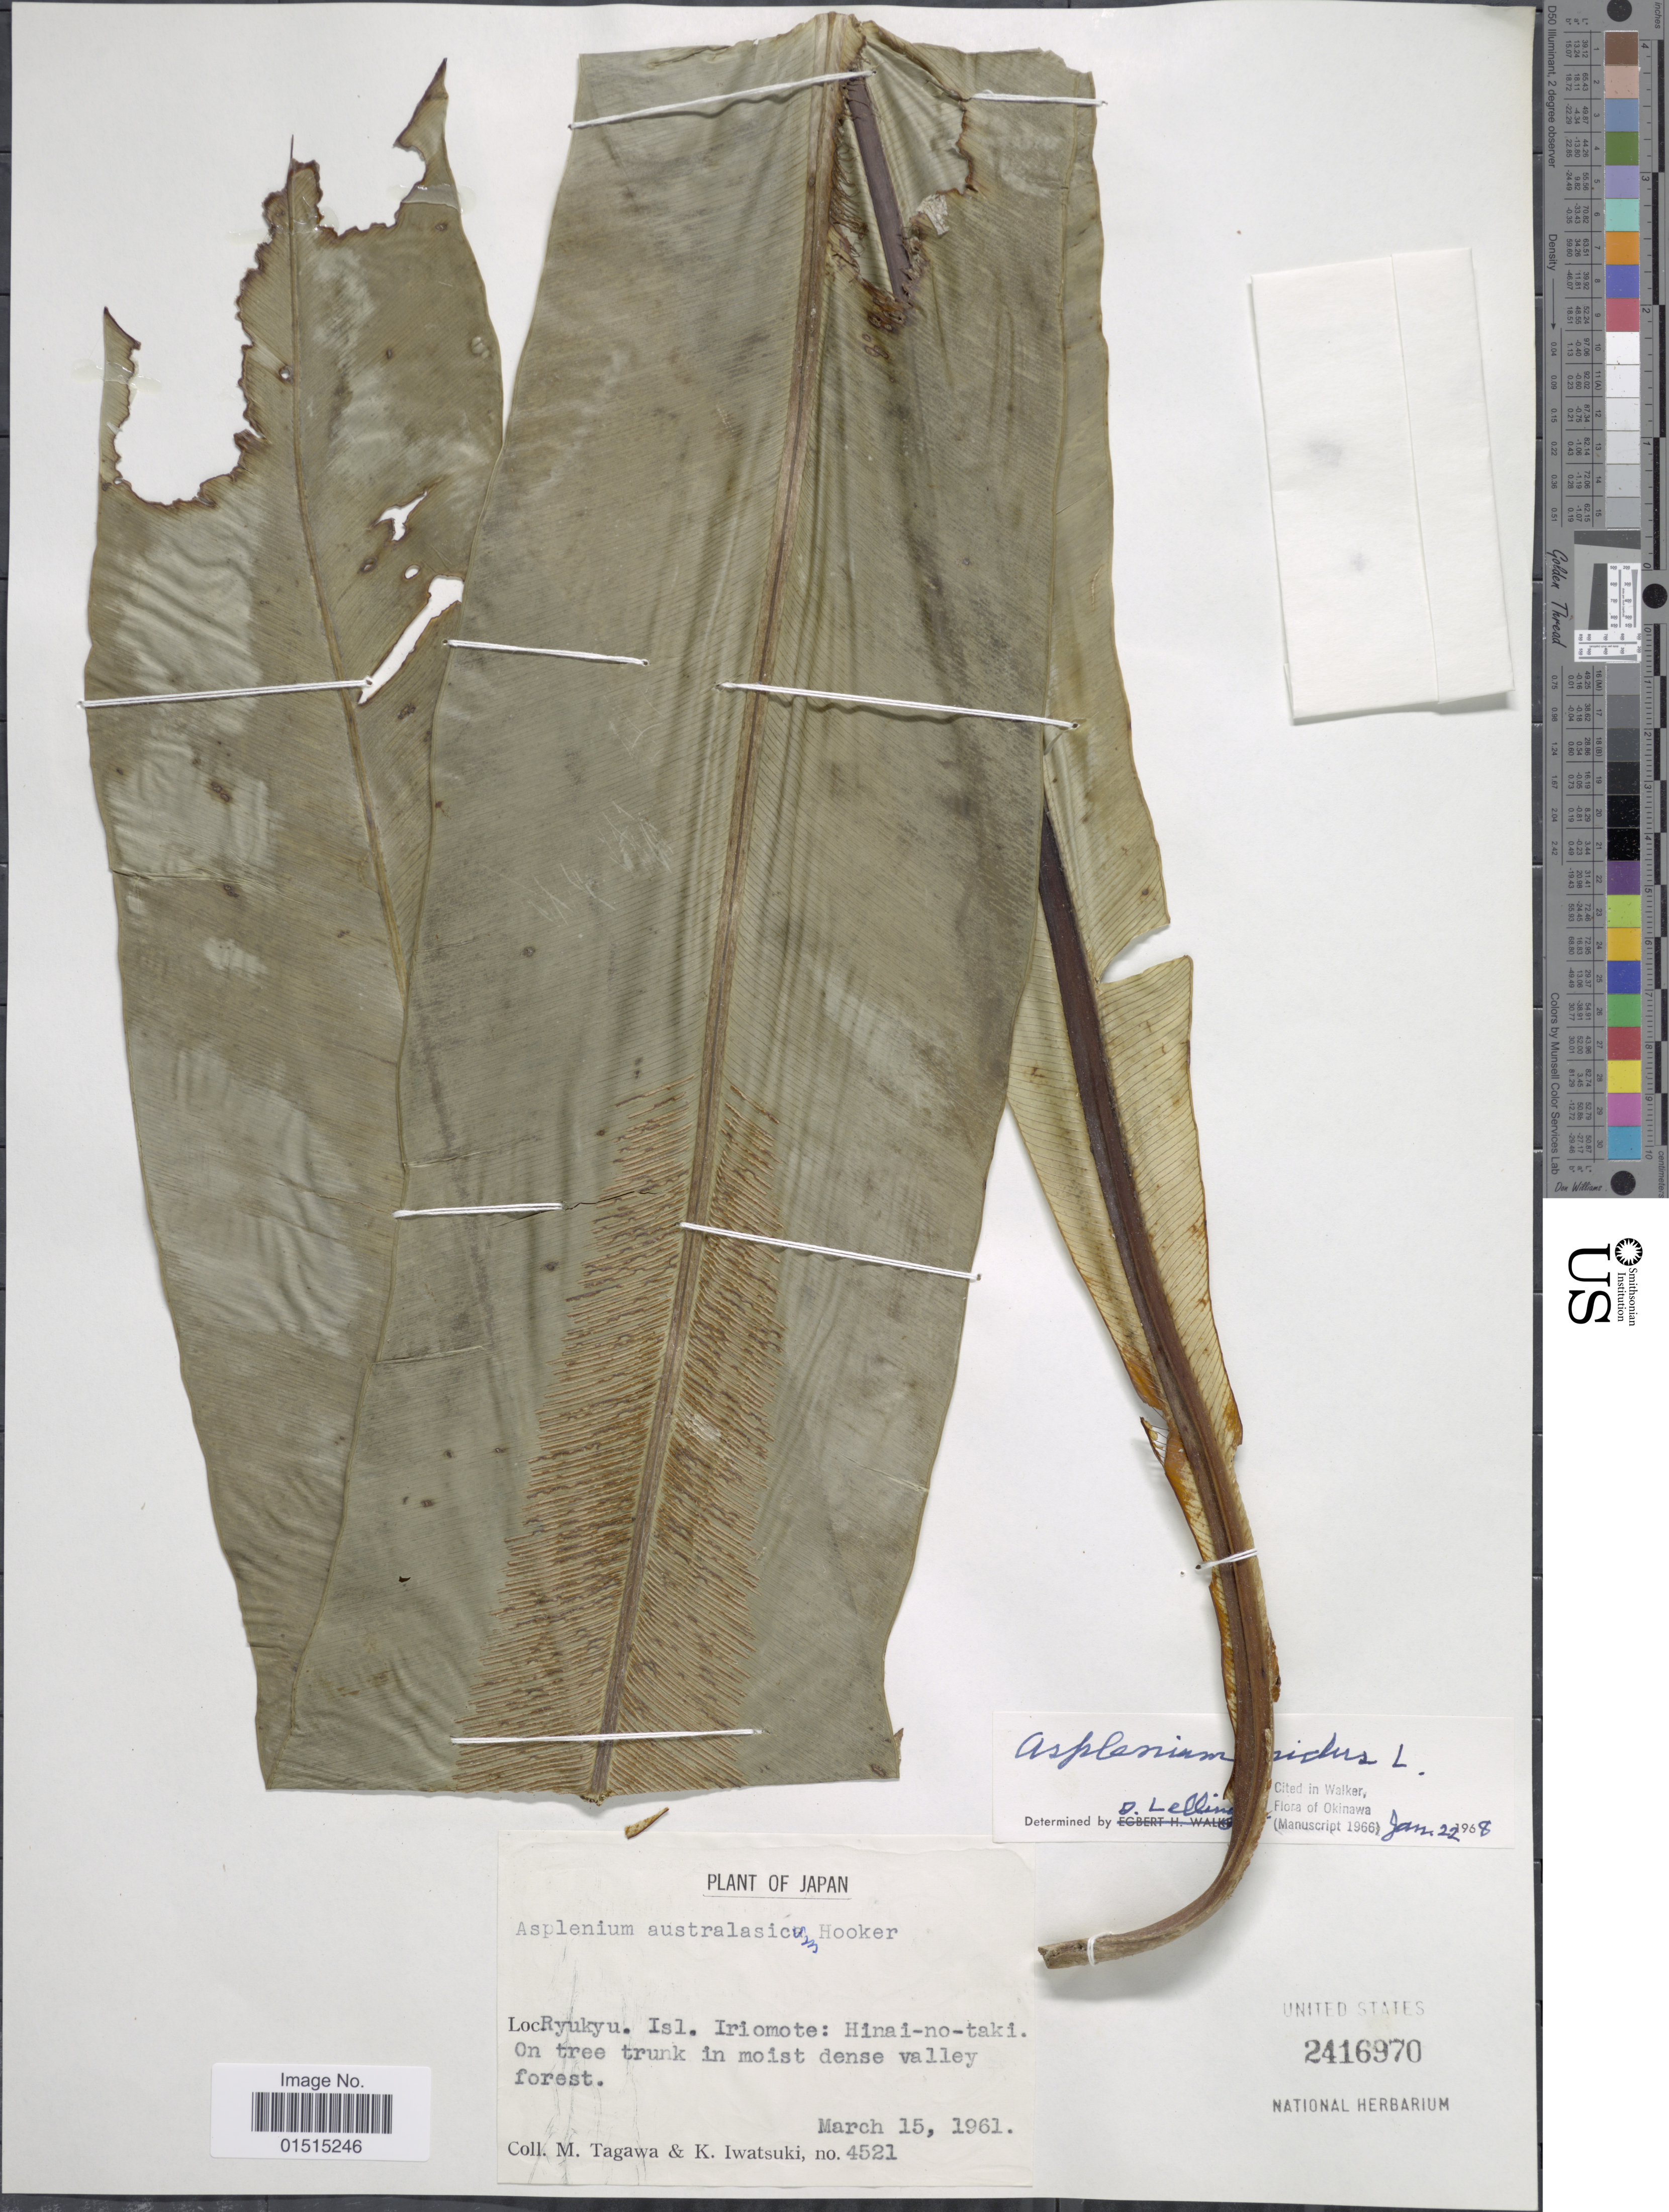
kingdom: Plantae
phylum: Tracheophyta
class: Polypodiopsida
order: Polypodiales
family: Aspleniaceae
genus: Asplenium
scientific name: Asplenium normale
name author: D. Don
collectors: M. Tagawa & K. Iwatsuki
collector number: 4521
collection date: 1961-03-15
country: Japan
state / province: Okinawa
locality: Ryukyu Isl. Iriomote: Hinai - no - taki. on tree trunk in moist dense valley forest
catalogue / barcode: US 2416970